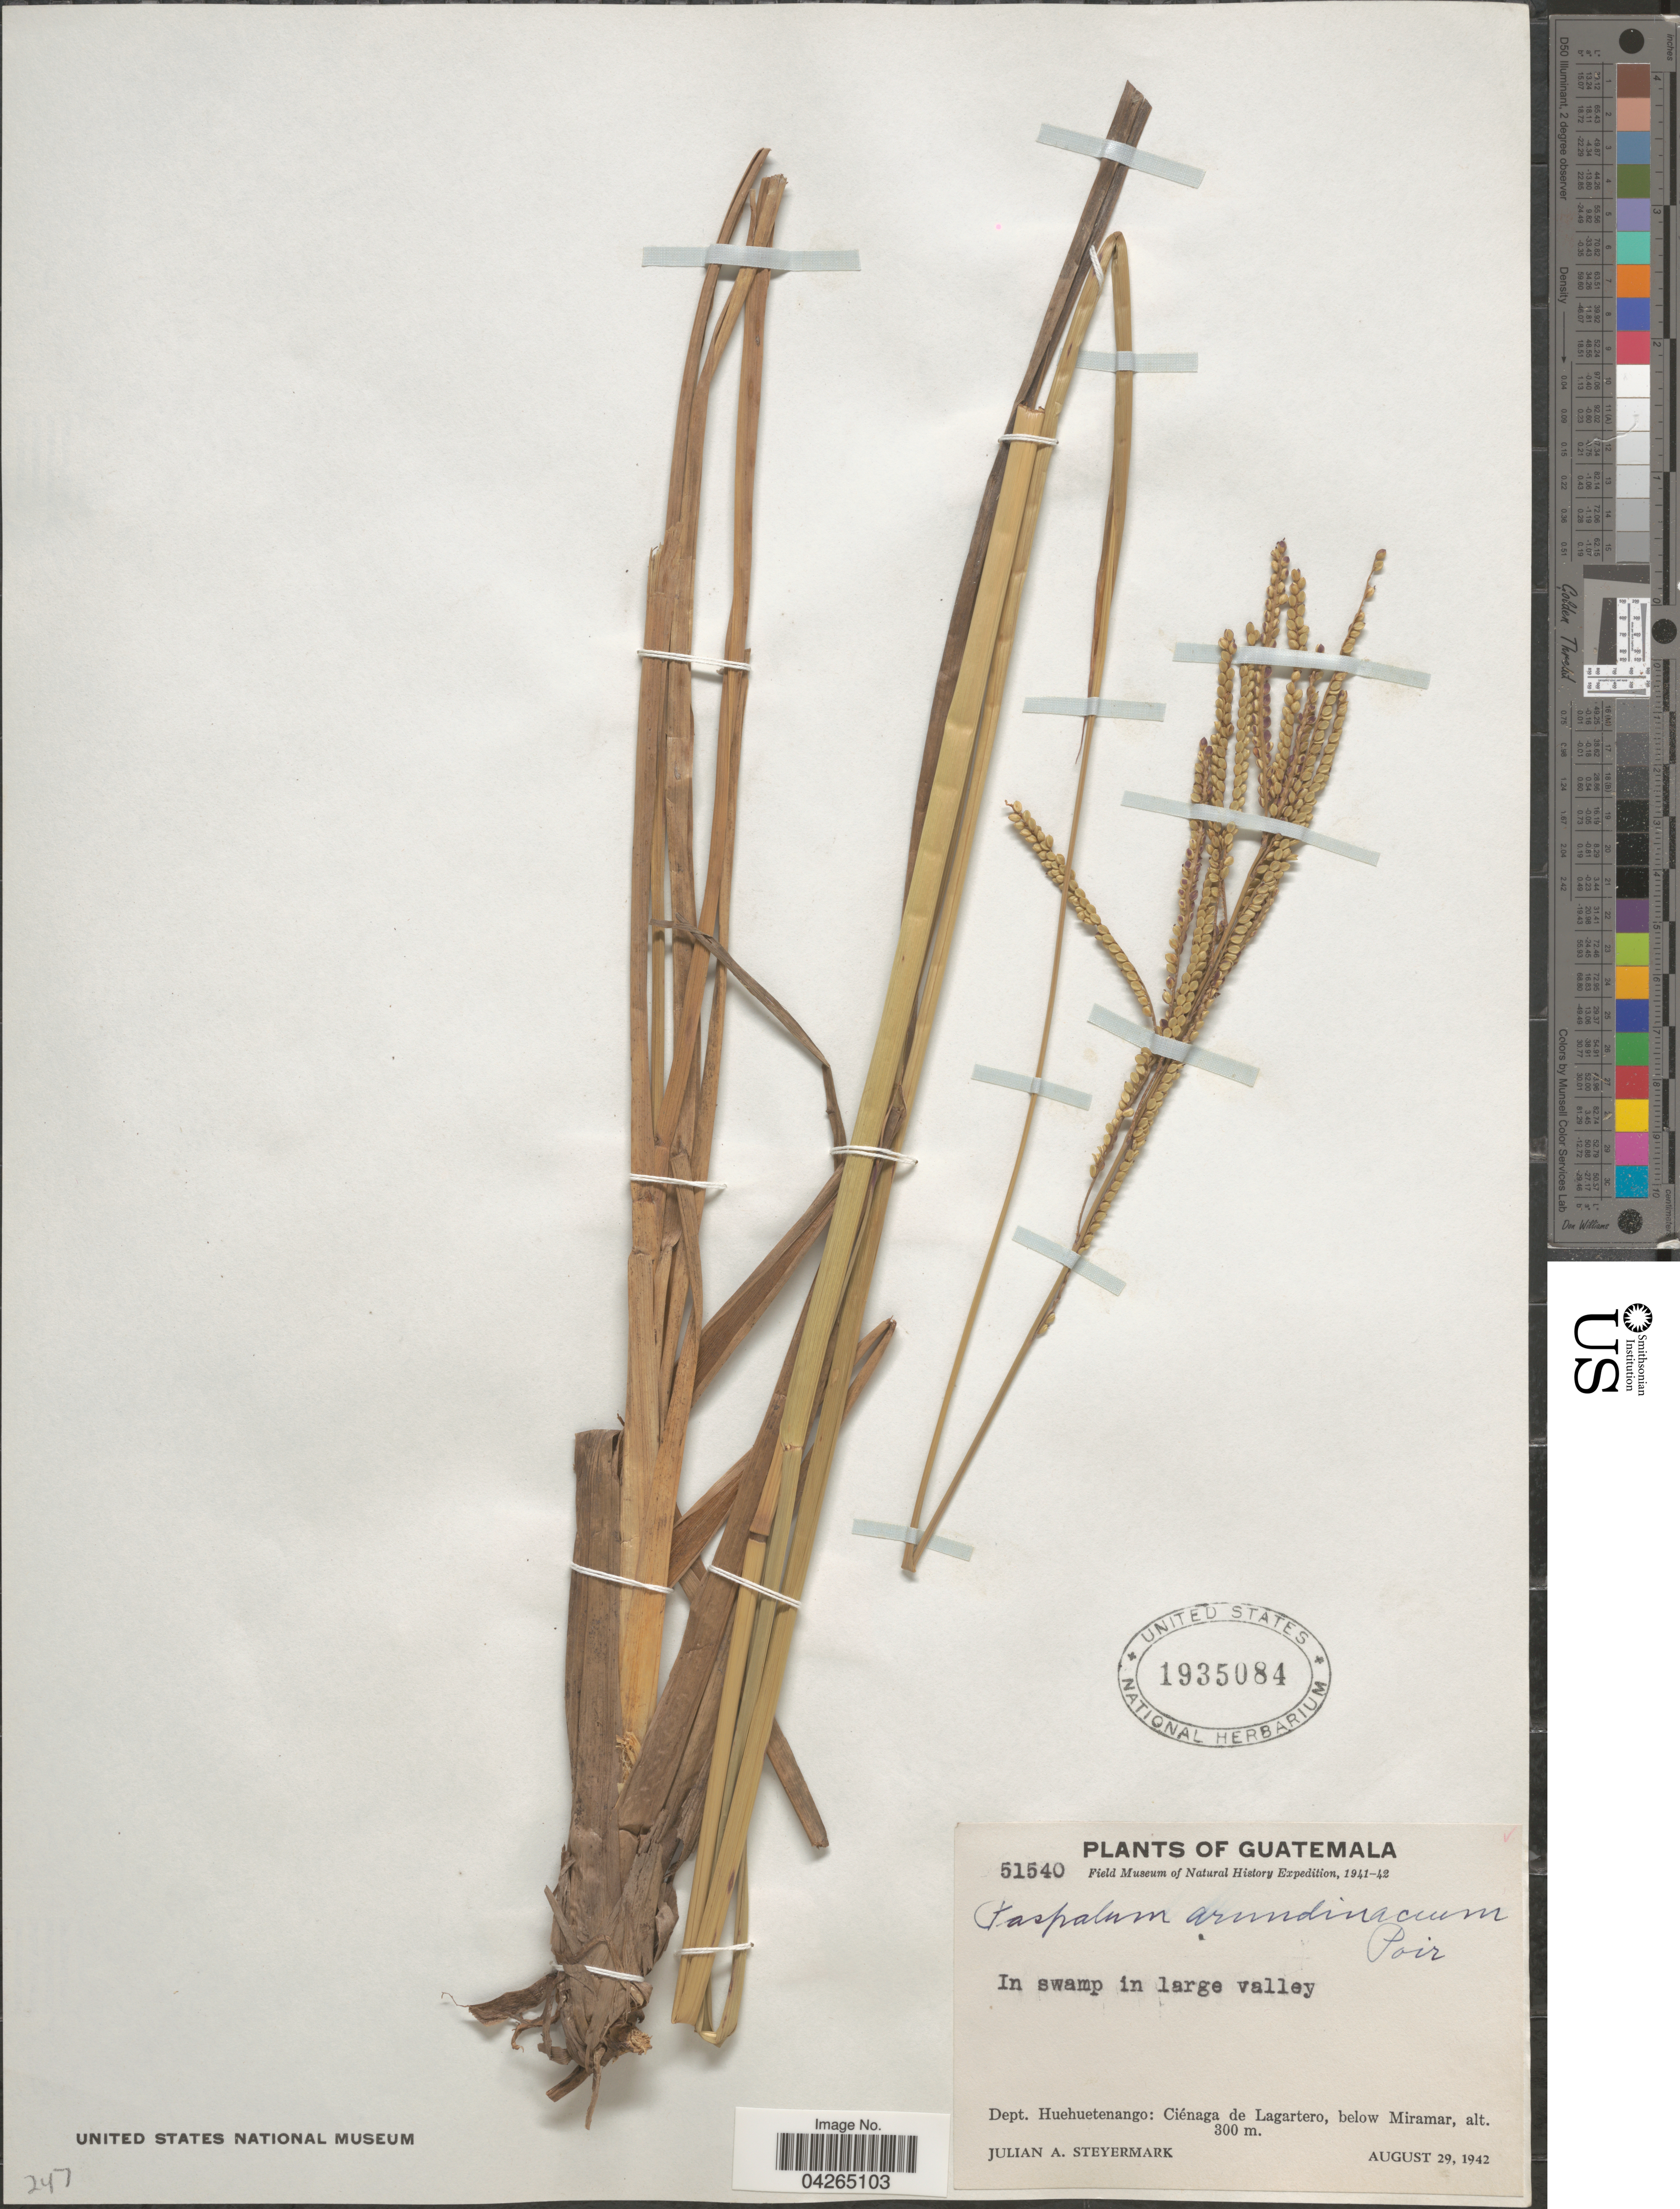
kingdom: Plantae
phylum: Tracheophyta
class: Liliopsida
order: Poales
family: Poaceae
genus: Paspalum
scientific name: Paspalum arundinaceum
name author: Poir.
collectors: J. Steyermark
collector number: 51540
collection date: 1942-08-29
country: Guatemala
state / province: Huehuetenango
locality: Field Museum of Natural History Expedition, 1941-42. Dept. Huehuetenango: Ciénaga de Lagartero, below Miramar.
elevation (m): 300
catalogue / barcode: US 1935084